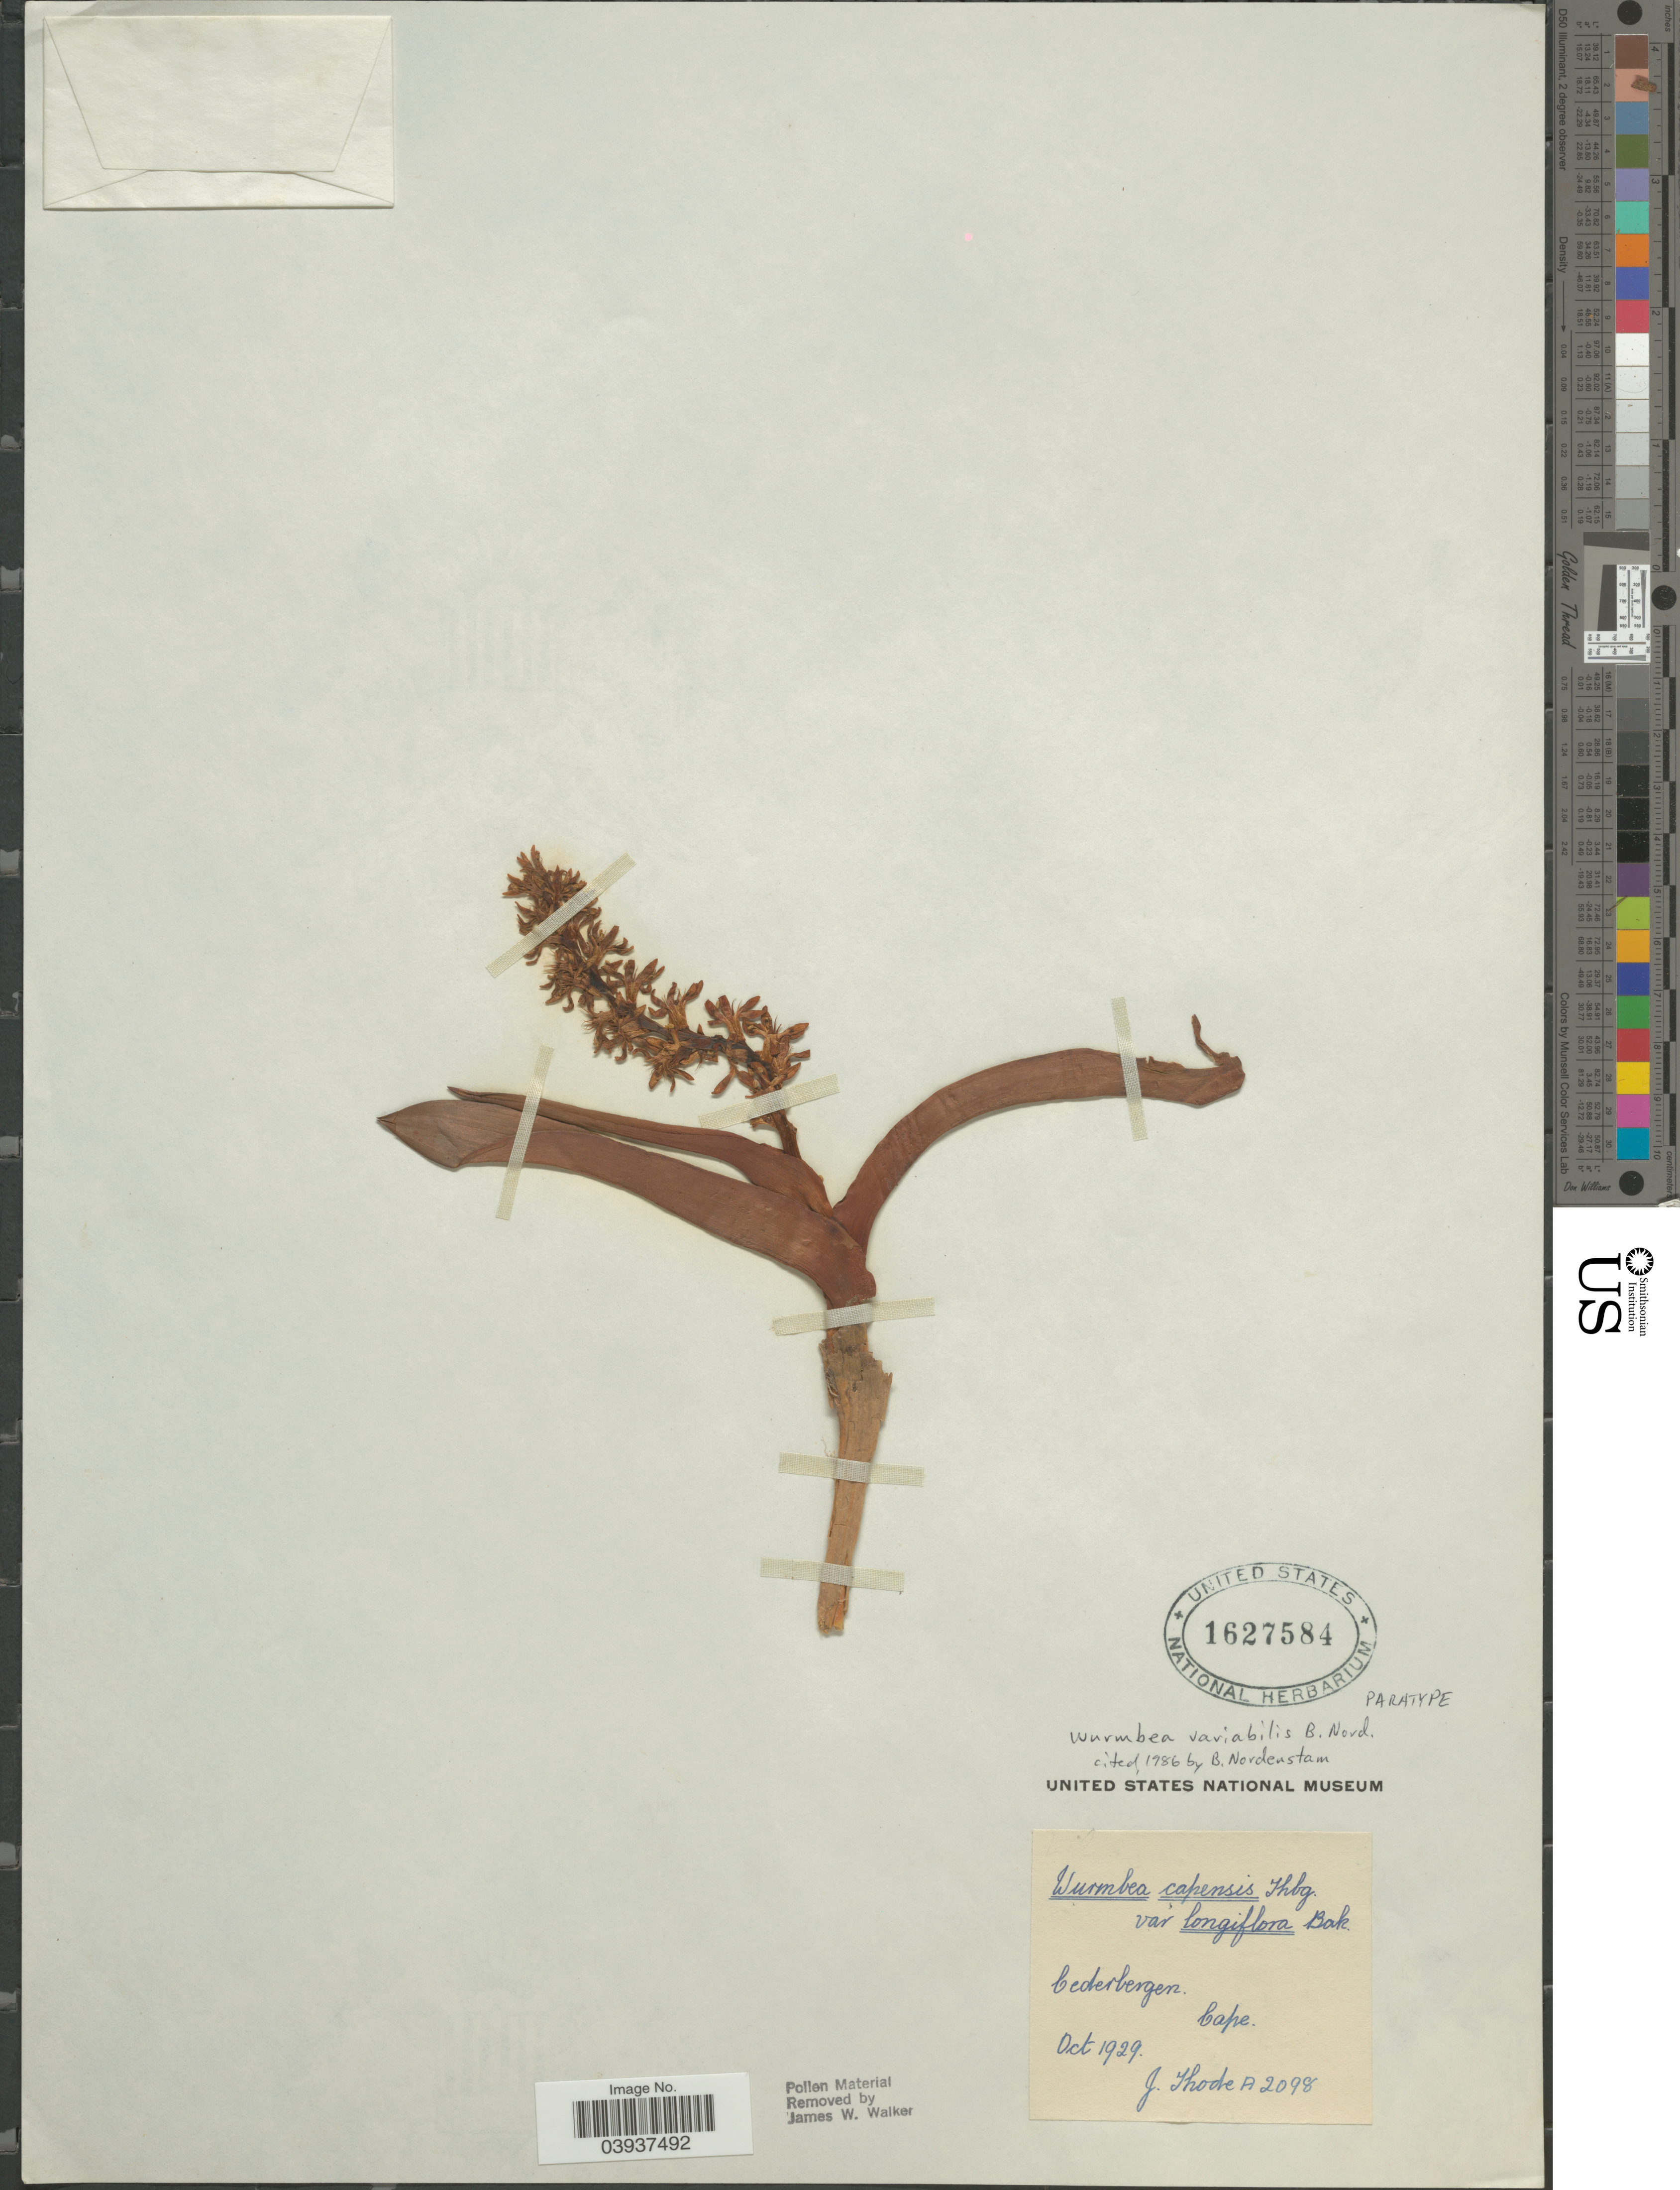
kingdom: Plantae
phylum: Tracheophyta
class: Liliopsida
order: Liliales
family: Colchicaceae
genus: Wurmbea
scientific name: Wurmbea variabilis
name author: B. Nord.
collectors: J. Thode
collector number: A2098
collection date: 1929-10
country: South Africa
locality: Cederbergen. Cape.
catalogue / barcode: US 1627584